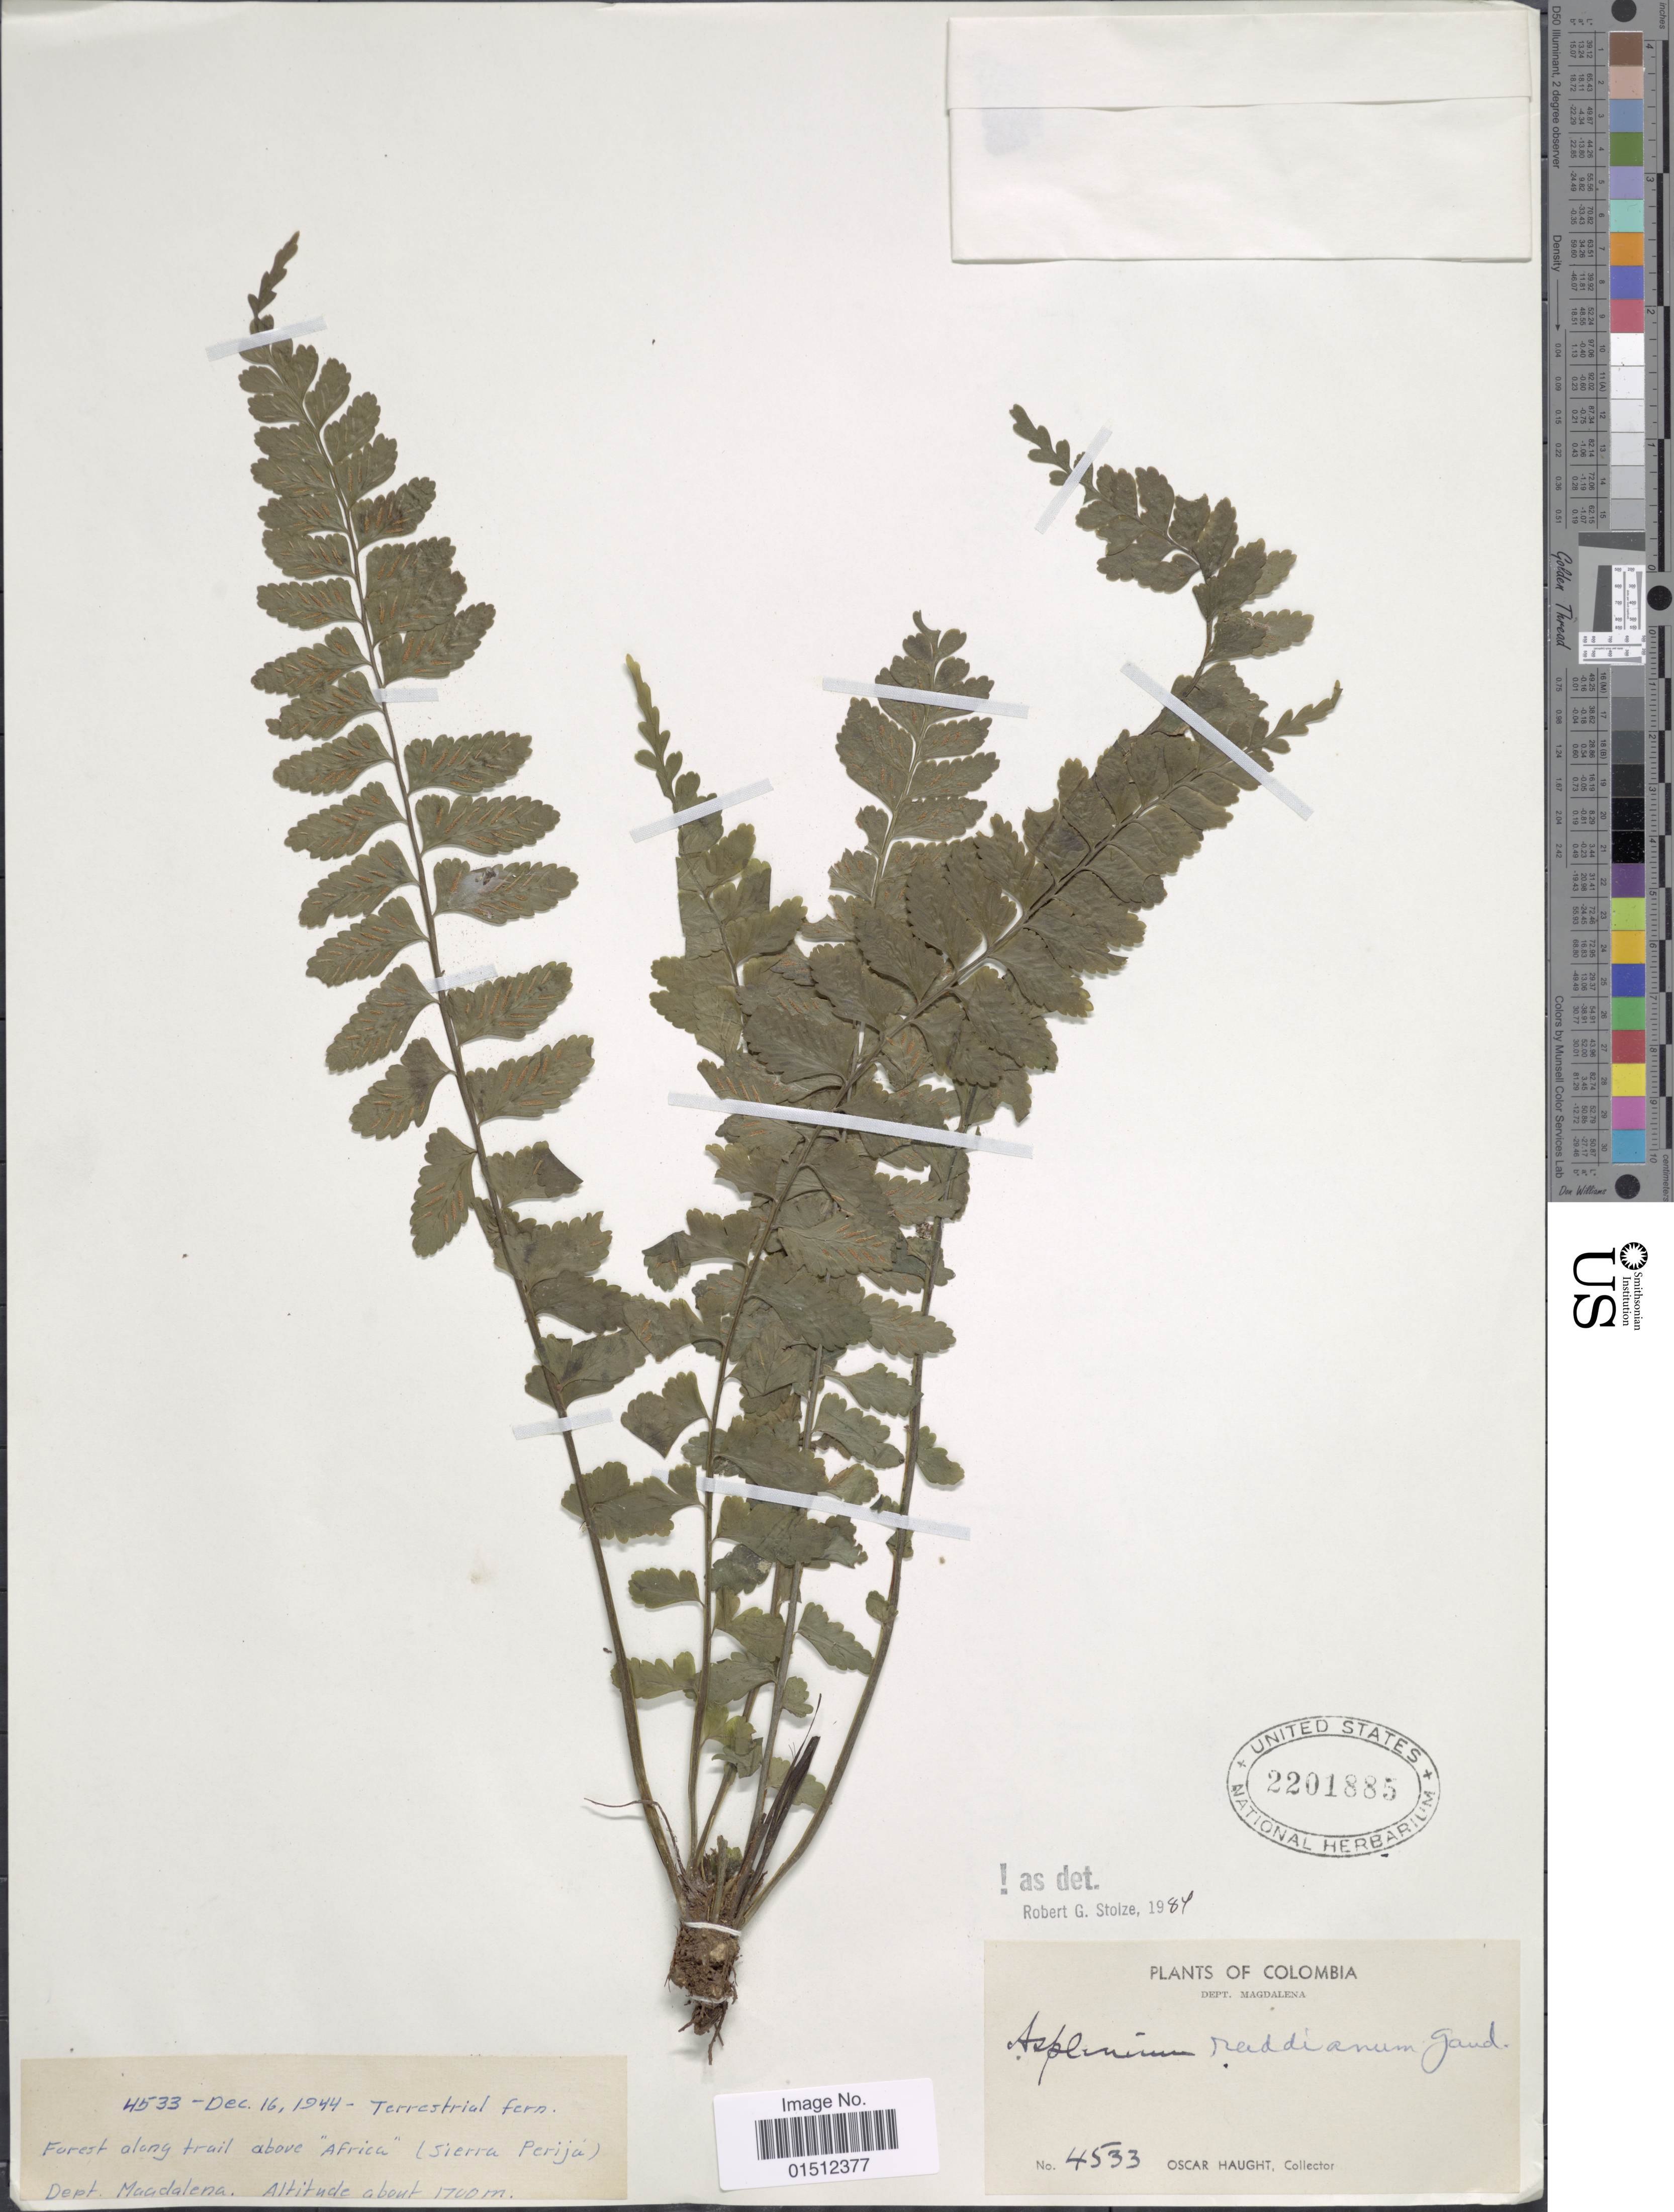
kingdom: Plantae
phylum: Tracheophyta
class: Polypodiopsida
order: Polypodiales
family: Aspleniaceae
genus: Asplenium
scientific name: Asplenium raddianum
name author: Gaudich.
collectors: O. L. Haught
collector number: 4533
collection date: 1944-12-16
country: Colombia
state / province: Magdalena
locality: Colombia, Dept. Magdalena. Forest along trail above "Africa" (Sierra Perija).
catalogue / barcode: US 2201885